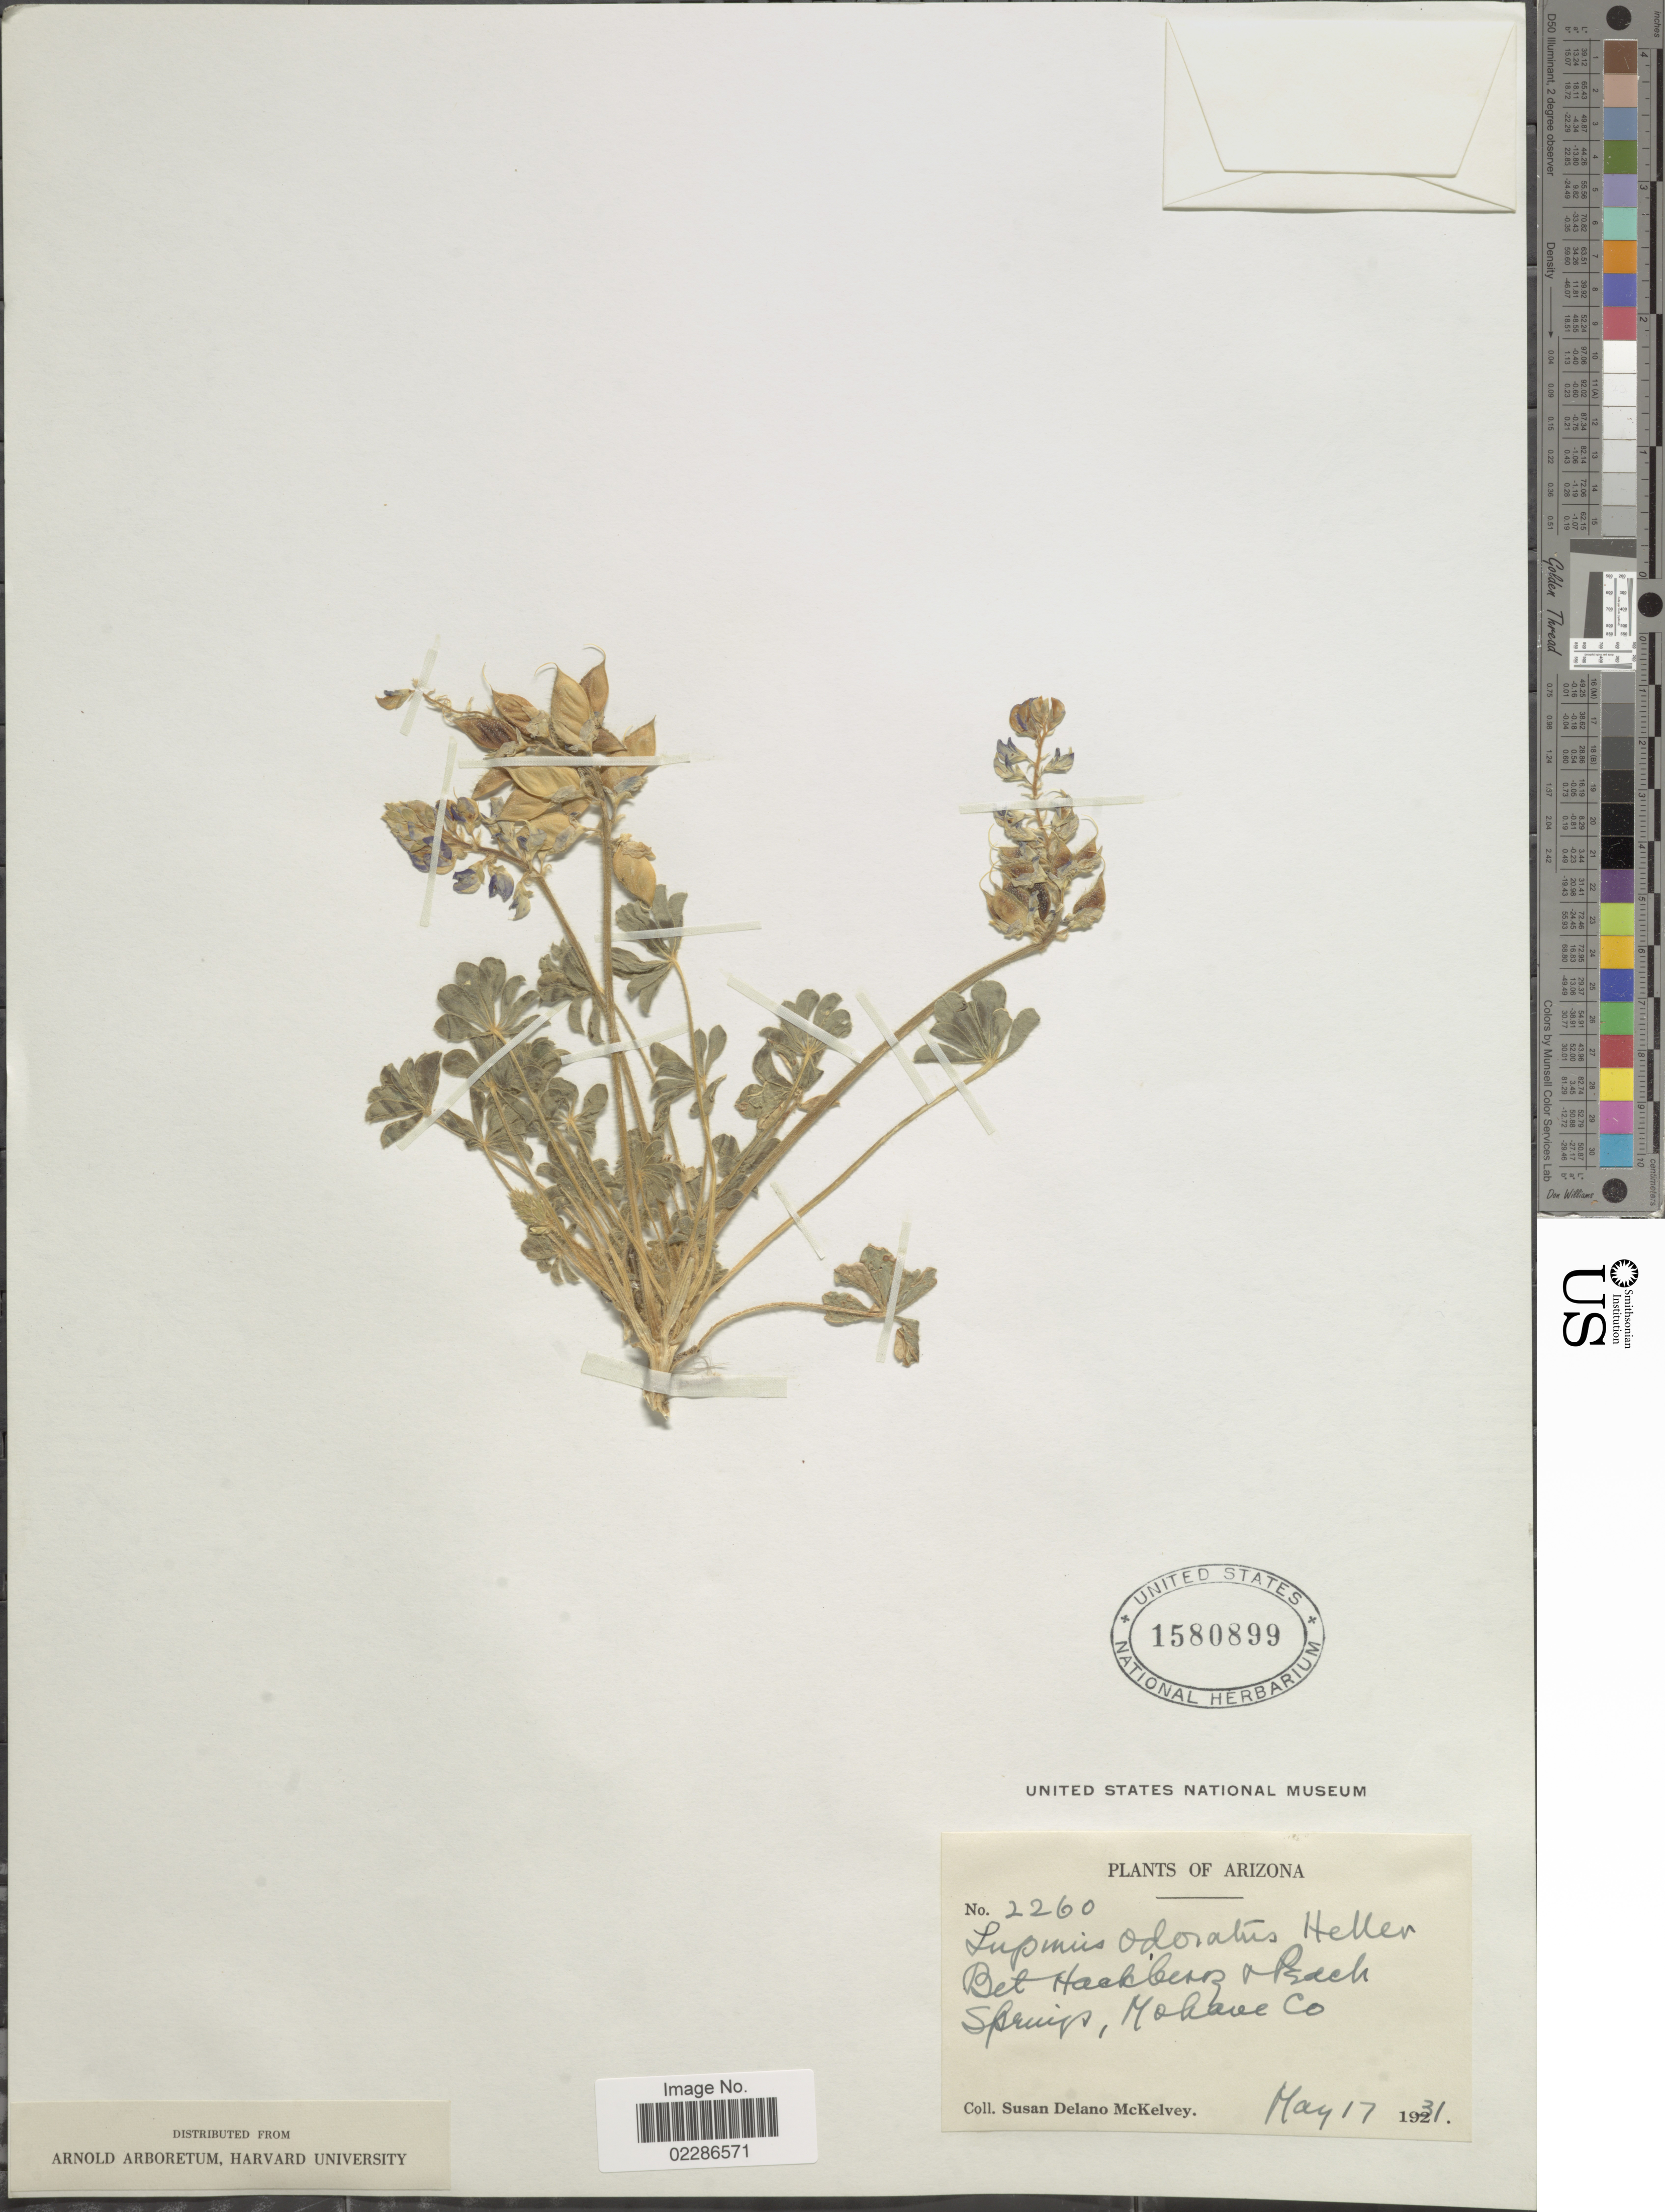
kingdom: Plantae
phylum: Tracheophyta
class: Magnoliopsida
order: Fabales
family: Fabaceae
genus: Lupinus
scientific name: Lupinus odoratus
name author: A. Heller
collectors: S. A. McKelvey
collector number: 2260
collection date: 1931-05-17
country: United States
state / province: Arizona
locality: Bet Hackbers + Peach Springs, Mohave Co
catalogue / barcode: US 1580899